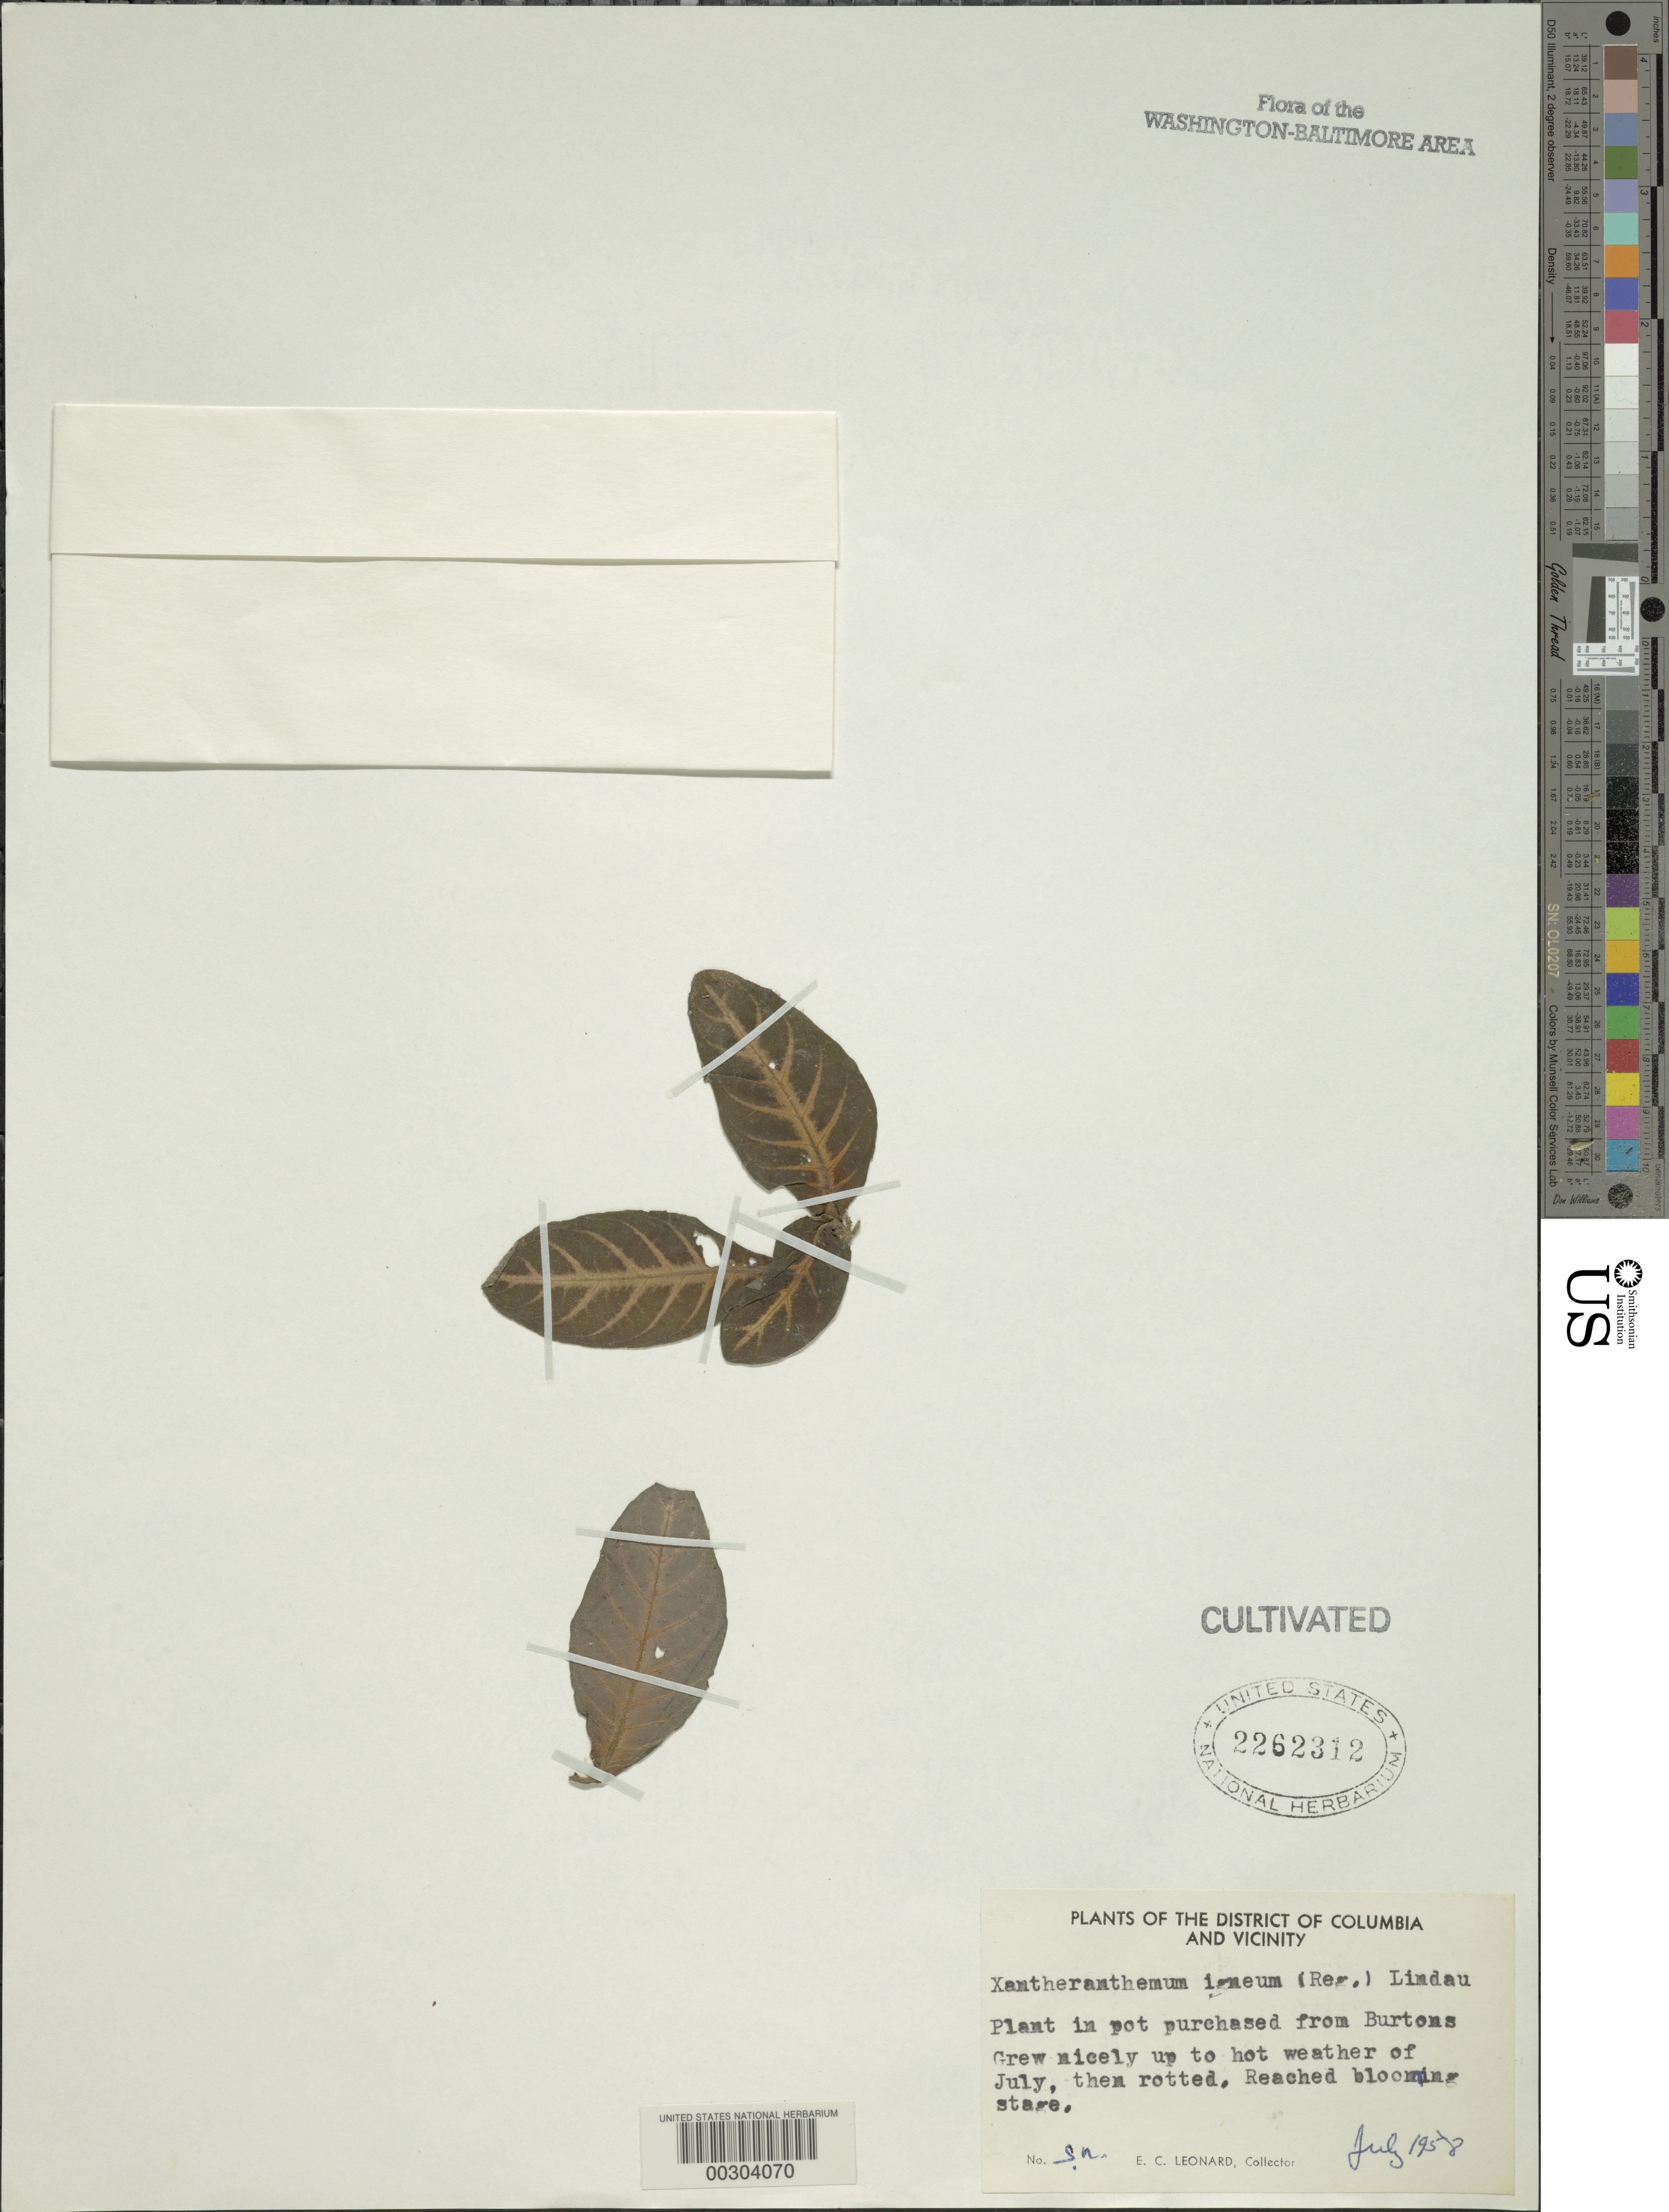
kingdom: Plantae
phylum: Tracheophyta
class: Magnoliopsida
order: Lamiales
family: Acanthaceae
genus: Xantheranthemum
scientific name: Xantheranthemum igneum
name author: (Linden) Lindau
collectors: E. C. Leonard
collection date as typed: Jul 1958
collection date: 1958-07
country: United States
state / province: Maryland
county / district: Prince George's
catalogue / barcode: US 2262312